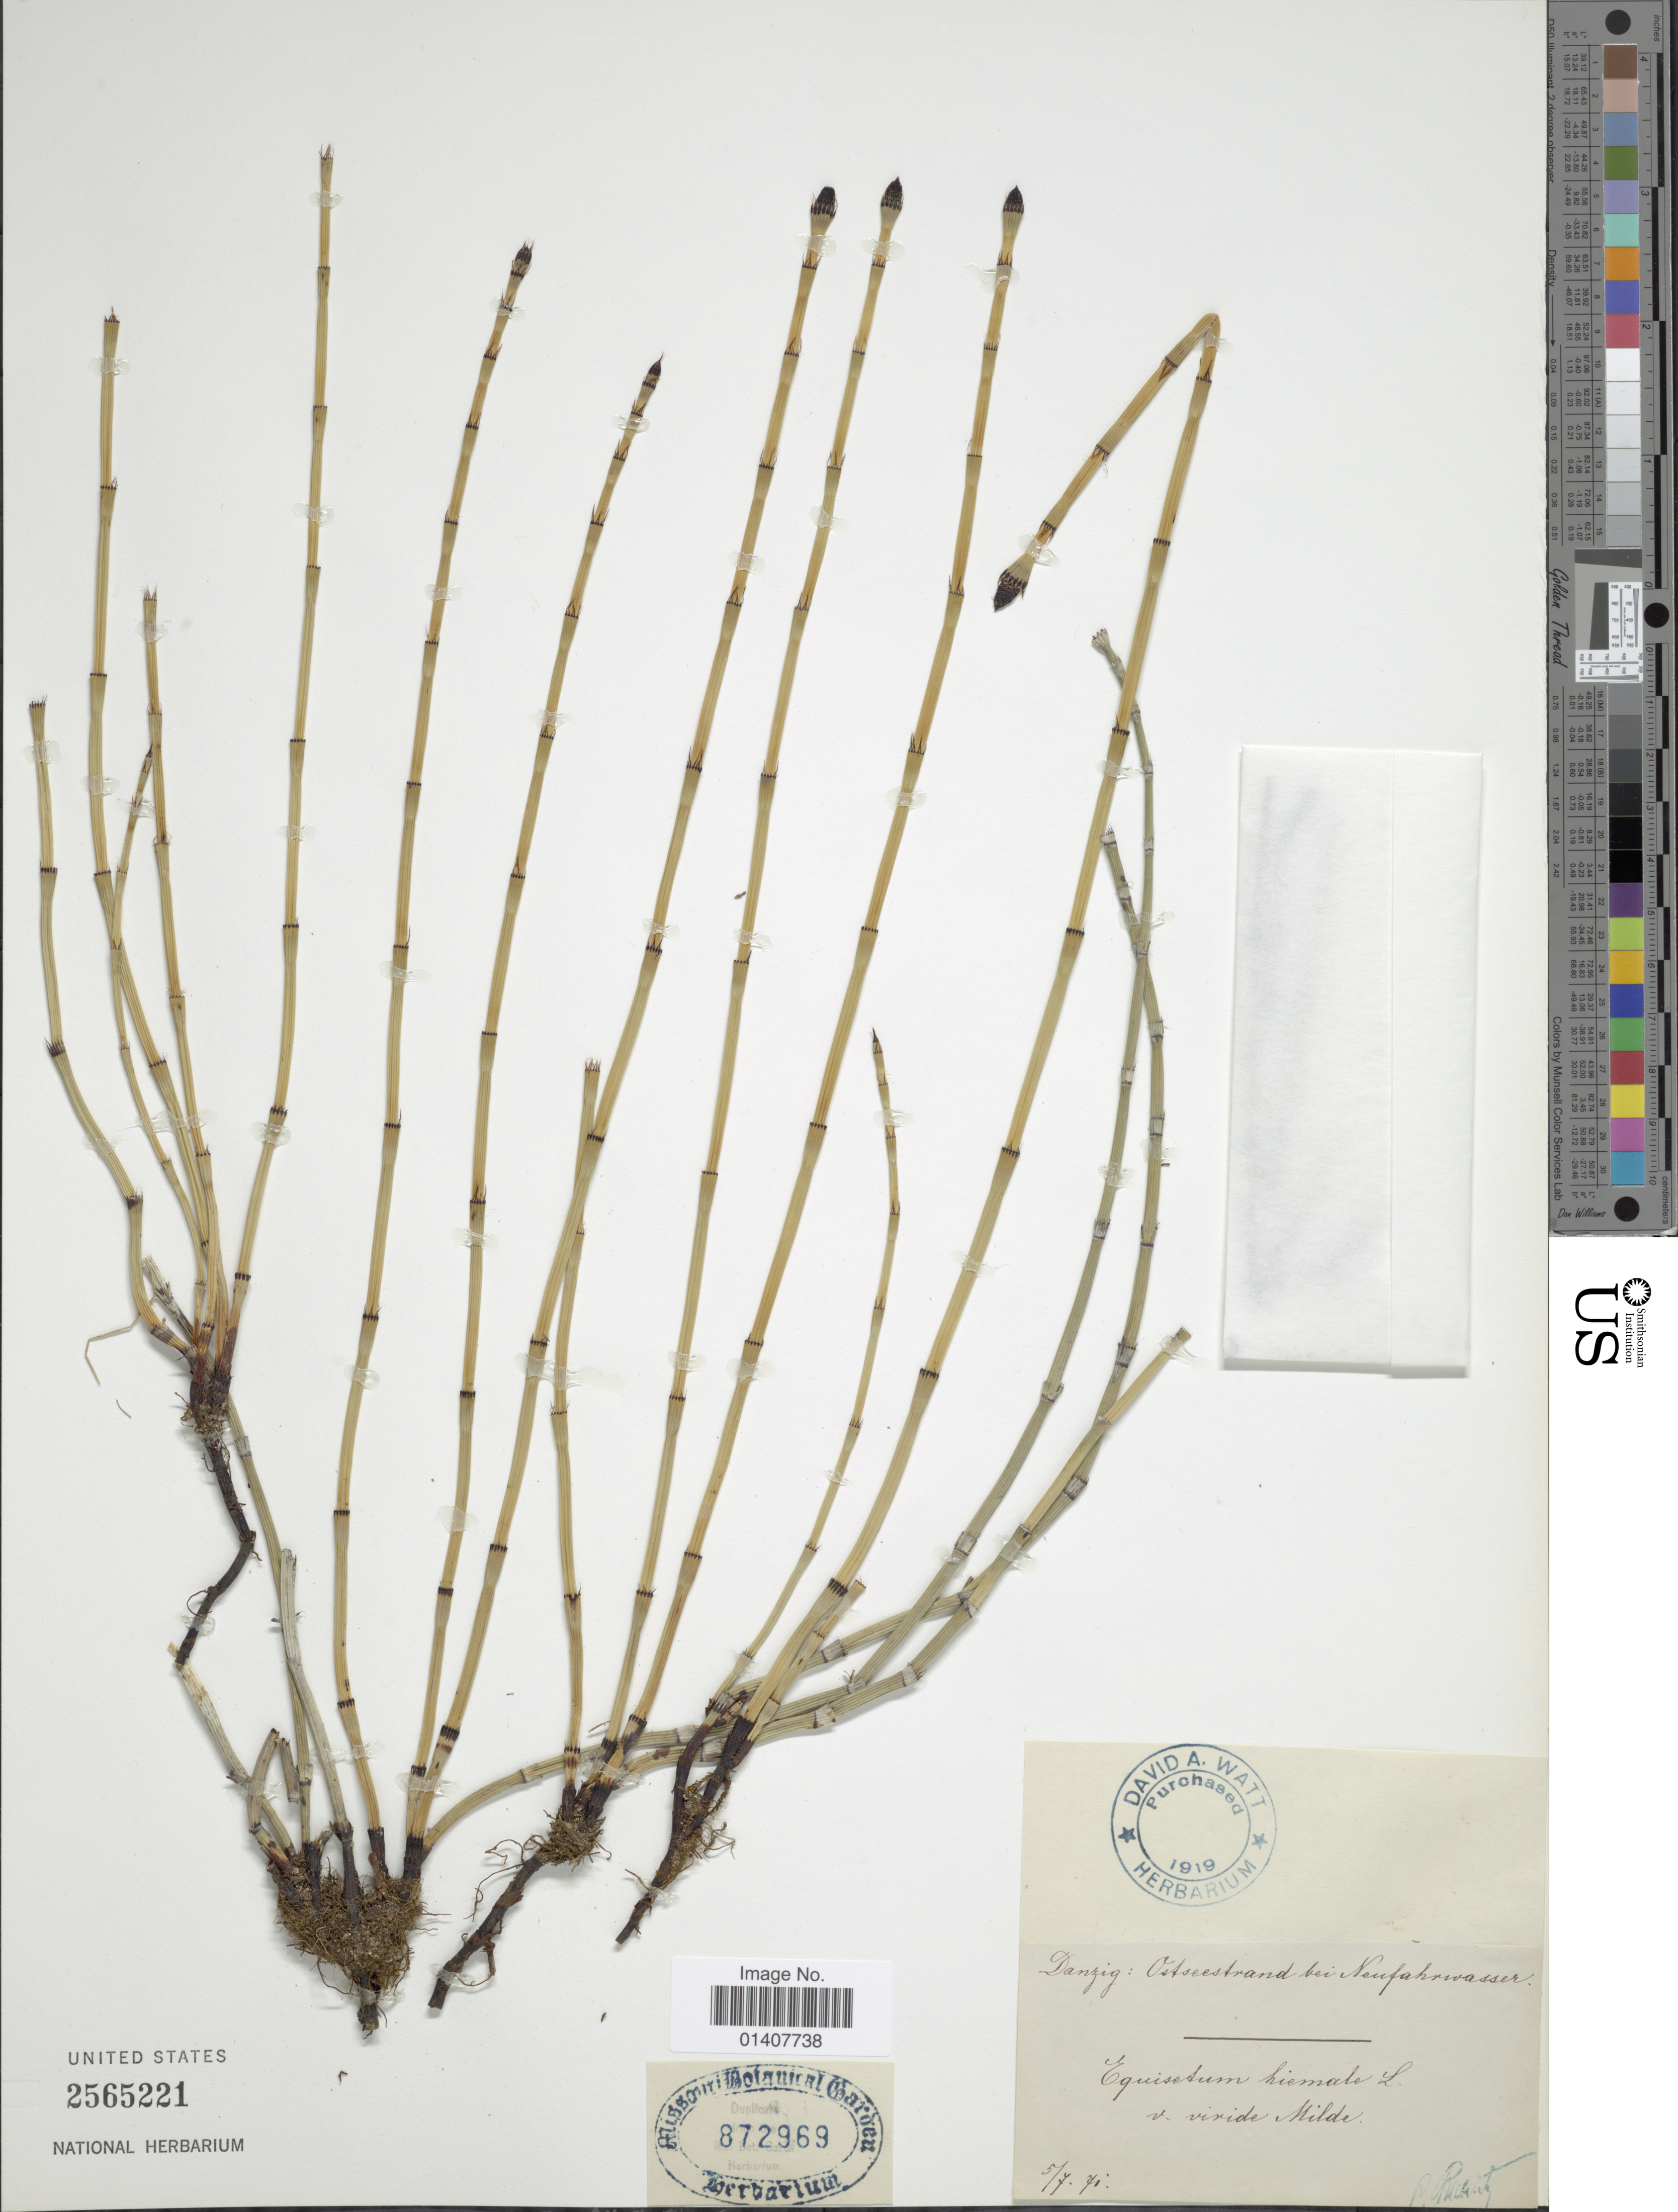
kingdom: Plantae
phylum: Tracheophyta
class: Polypodiopsida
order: Equisetales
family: Equisetaceae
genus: Equisetum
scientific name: Equisetum hyemale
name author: L.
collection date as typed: Transcribed d/m/y: 5/7/71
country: Poland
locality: Danzig: Ostseestrand bei Neufahrwasser.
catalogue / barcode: US 2565221